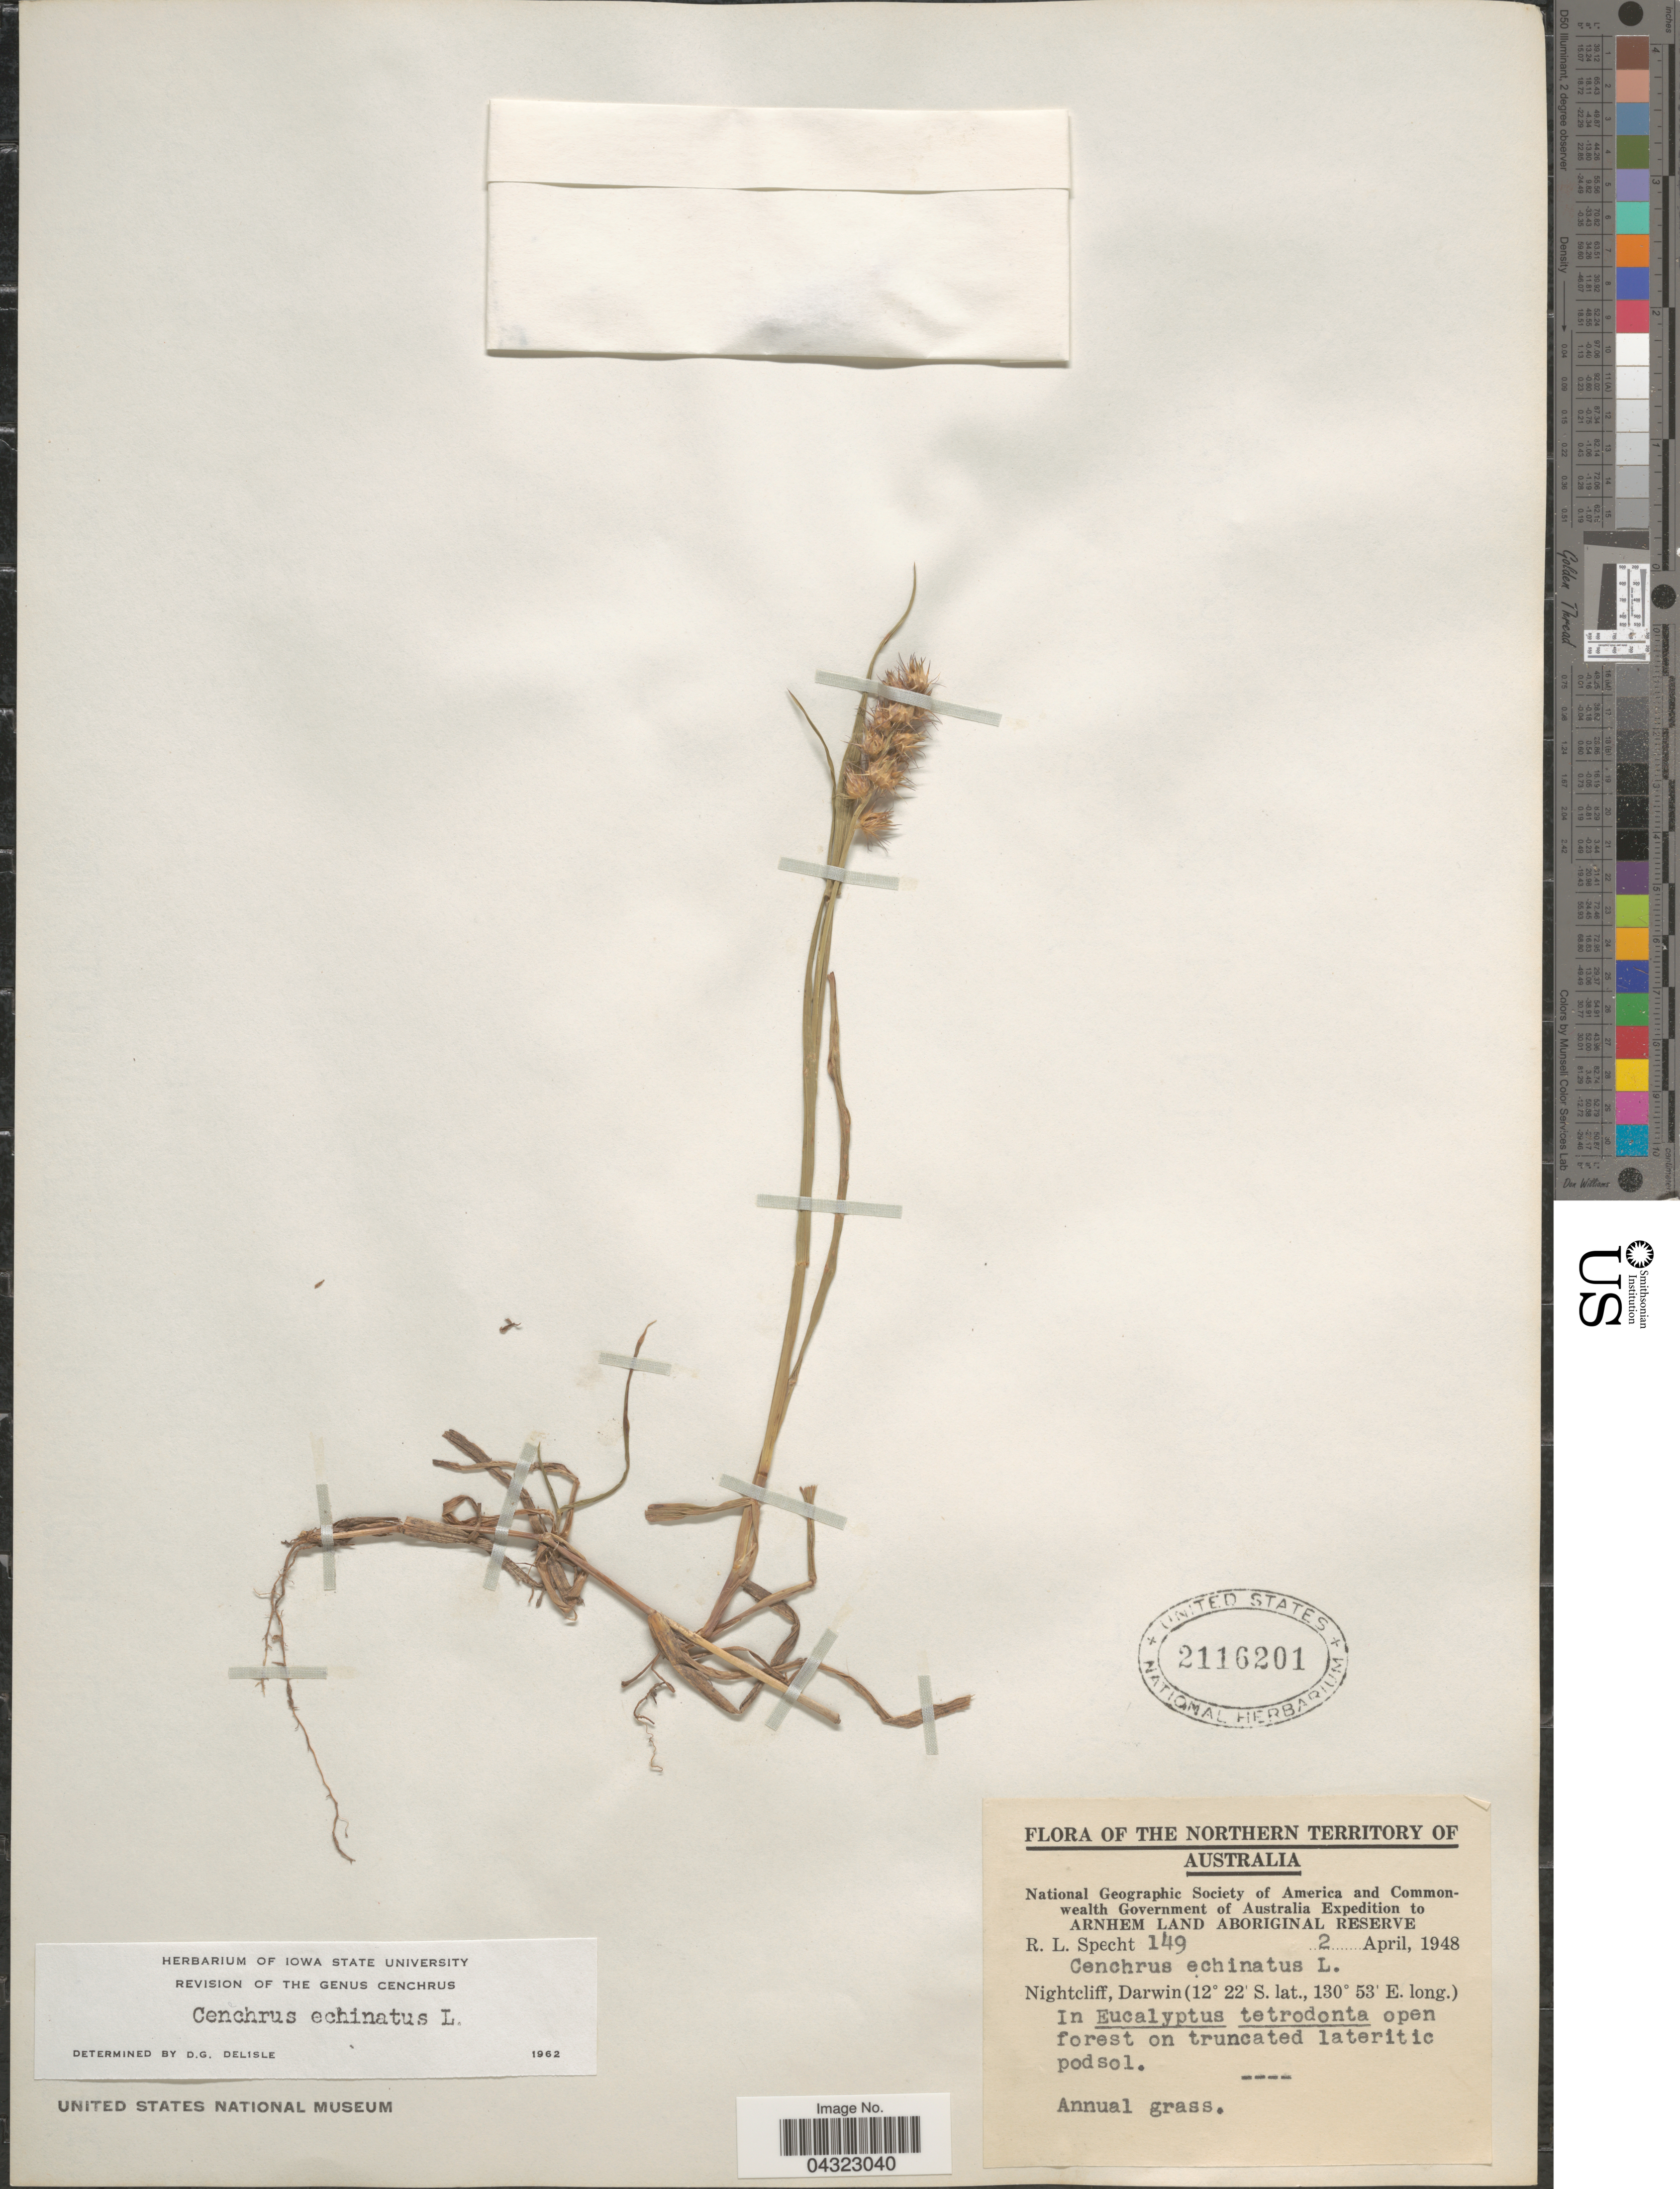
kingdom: Plantae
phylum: Tracheophyta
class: Liliopsida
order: Poales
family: Poaceae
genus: Cenchrus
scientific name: Cenchrus echinatus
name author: L.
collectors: R. L. Specht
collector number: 149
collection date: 1948-04-02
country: Australia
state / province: Northern Territory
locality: National Geographic Society of America and Commonwealth Government of Australia Expedition to Arnhem Land Aboriginal Reserve. Nightcliff, Darwin.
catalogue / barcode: US 2116201